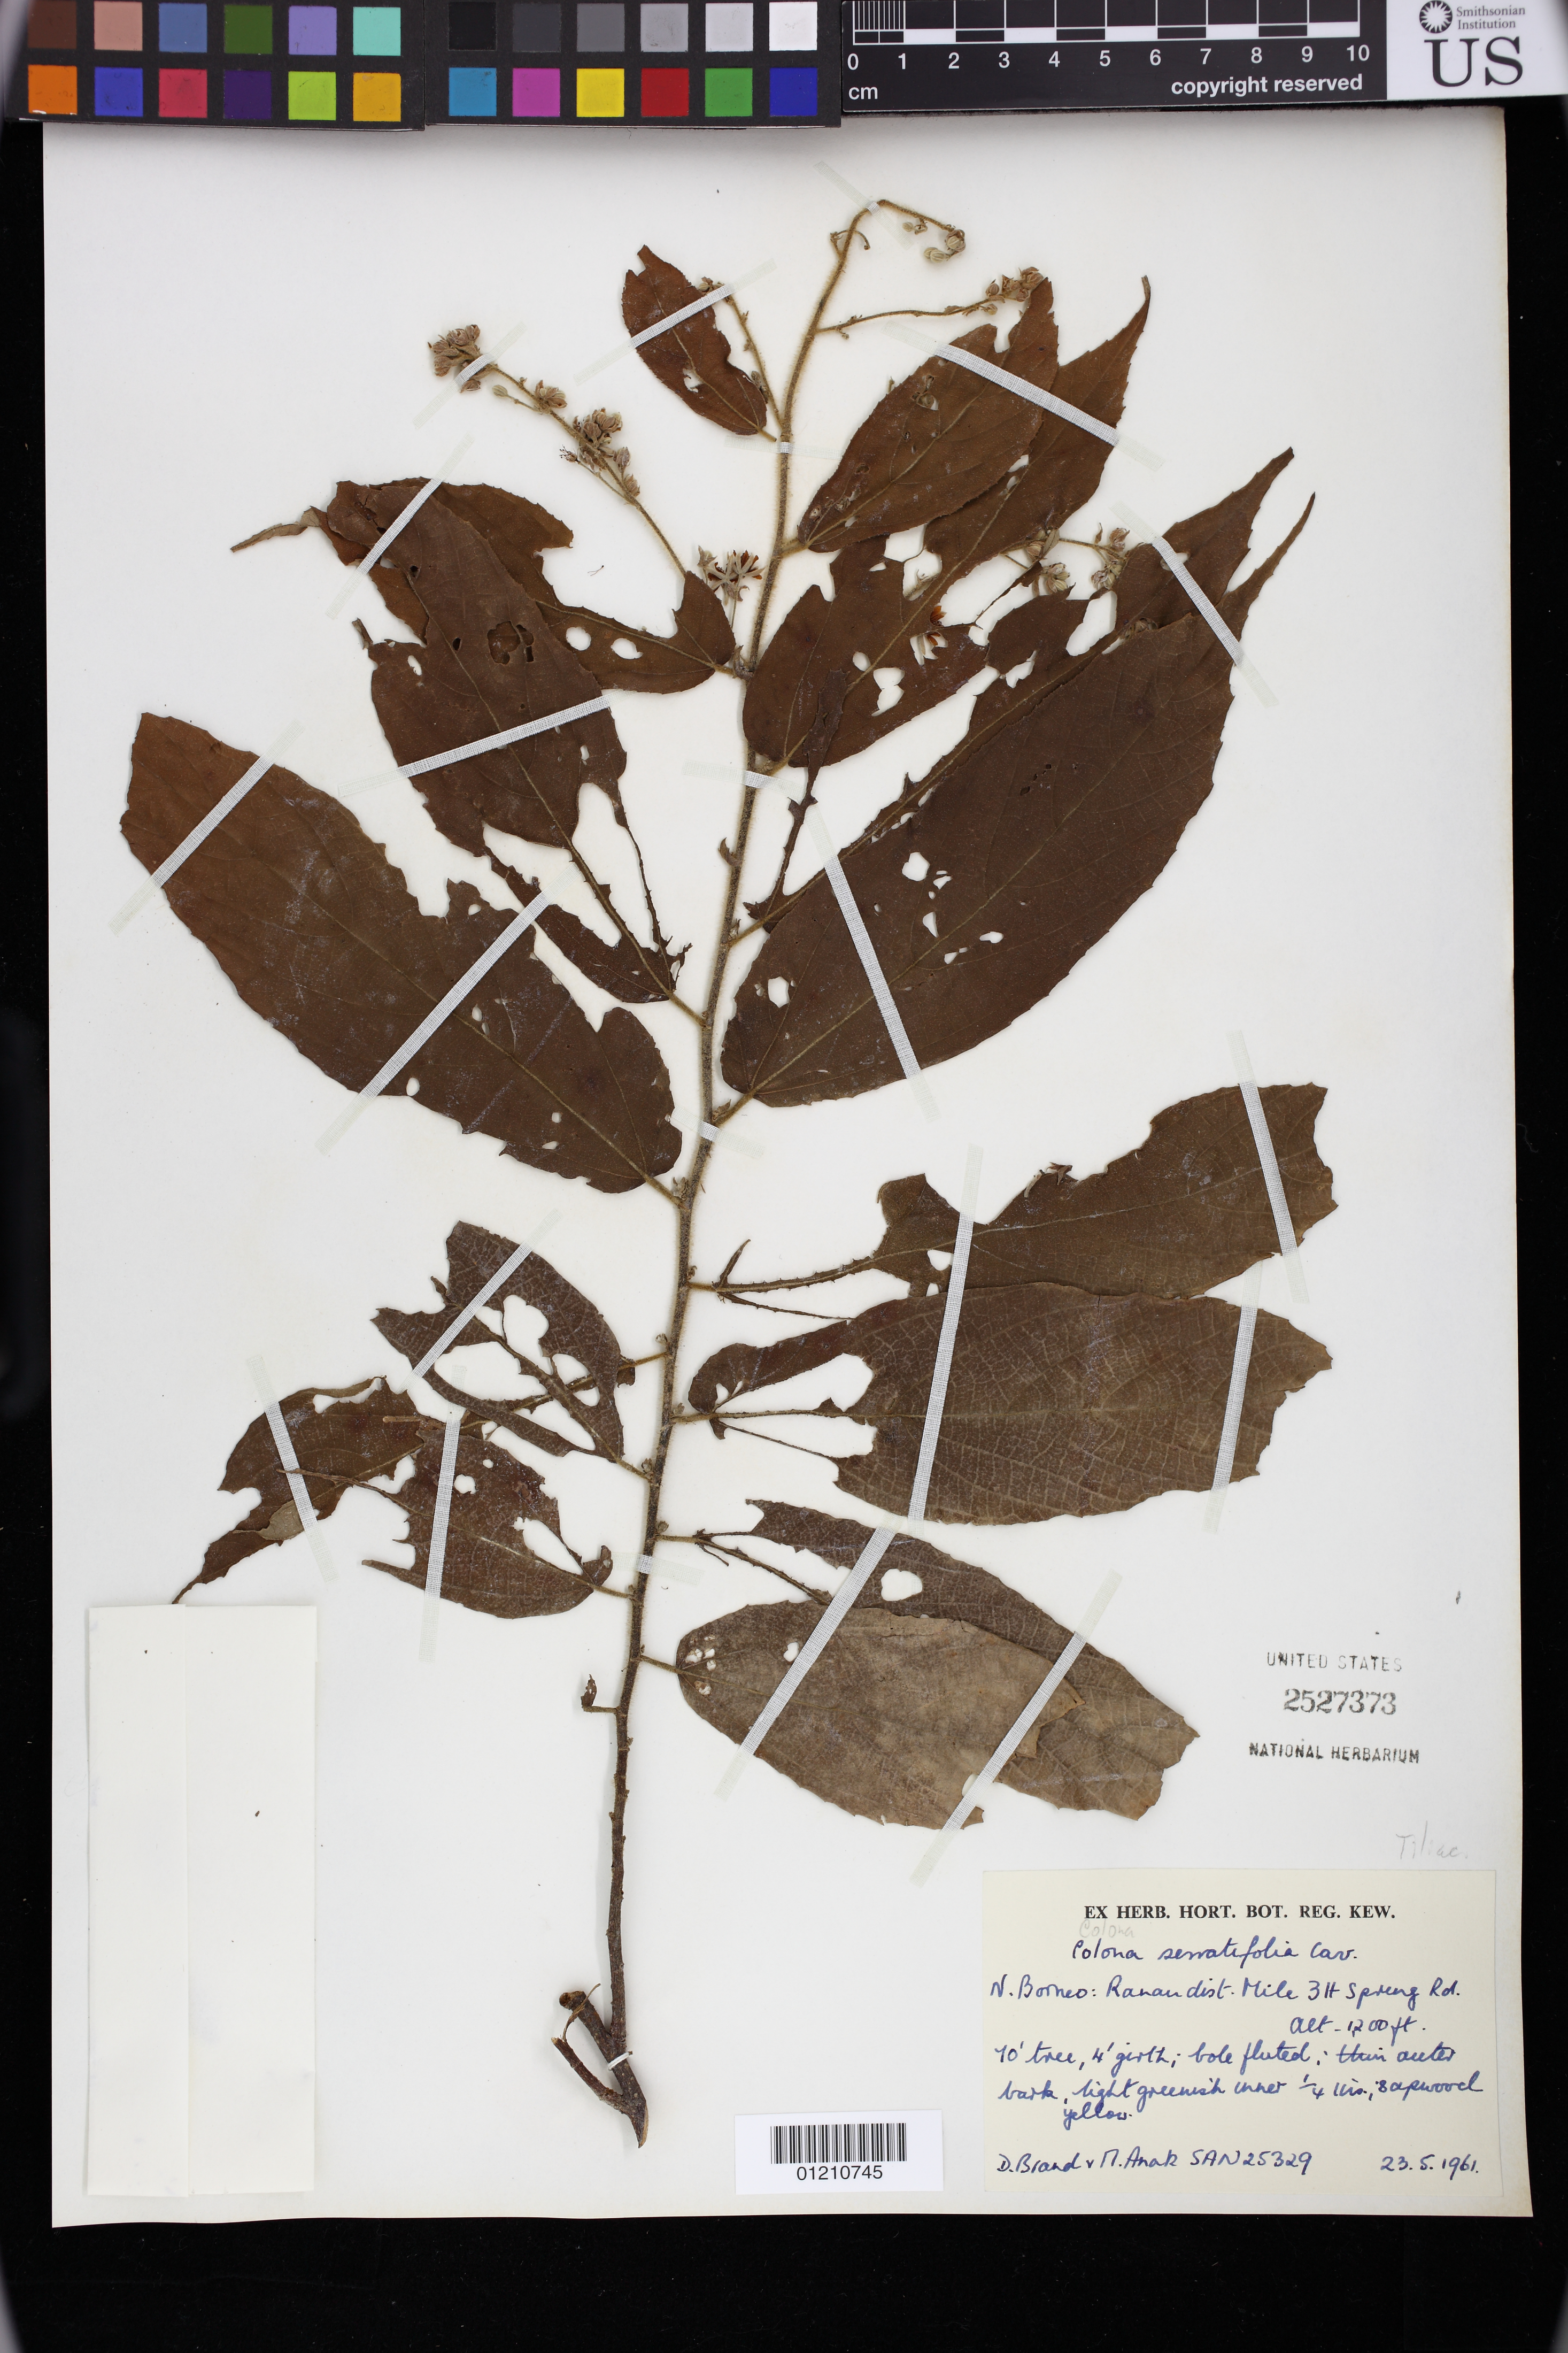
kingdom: Plantae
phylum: Tracheophyta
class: Magnoliopsida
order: Malvales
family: Malvaceae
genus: Colona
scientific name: Colona serratifolia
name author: Cav.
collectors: D. Brand & M. Anak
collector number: SAN 25329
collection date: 1961-05-23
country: Malaysia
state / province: Sabah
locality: North Borneo. Ranan dist. Mile 3# Spreng Rd.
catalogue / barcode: US 2527373